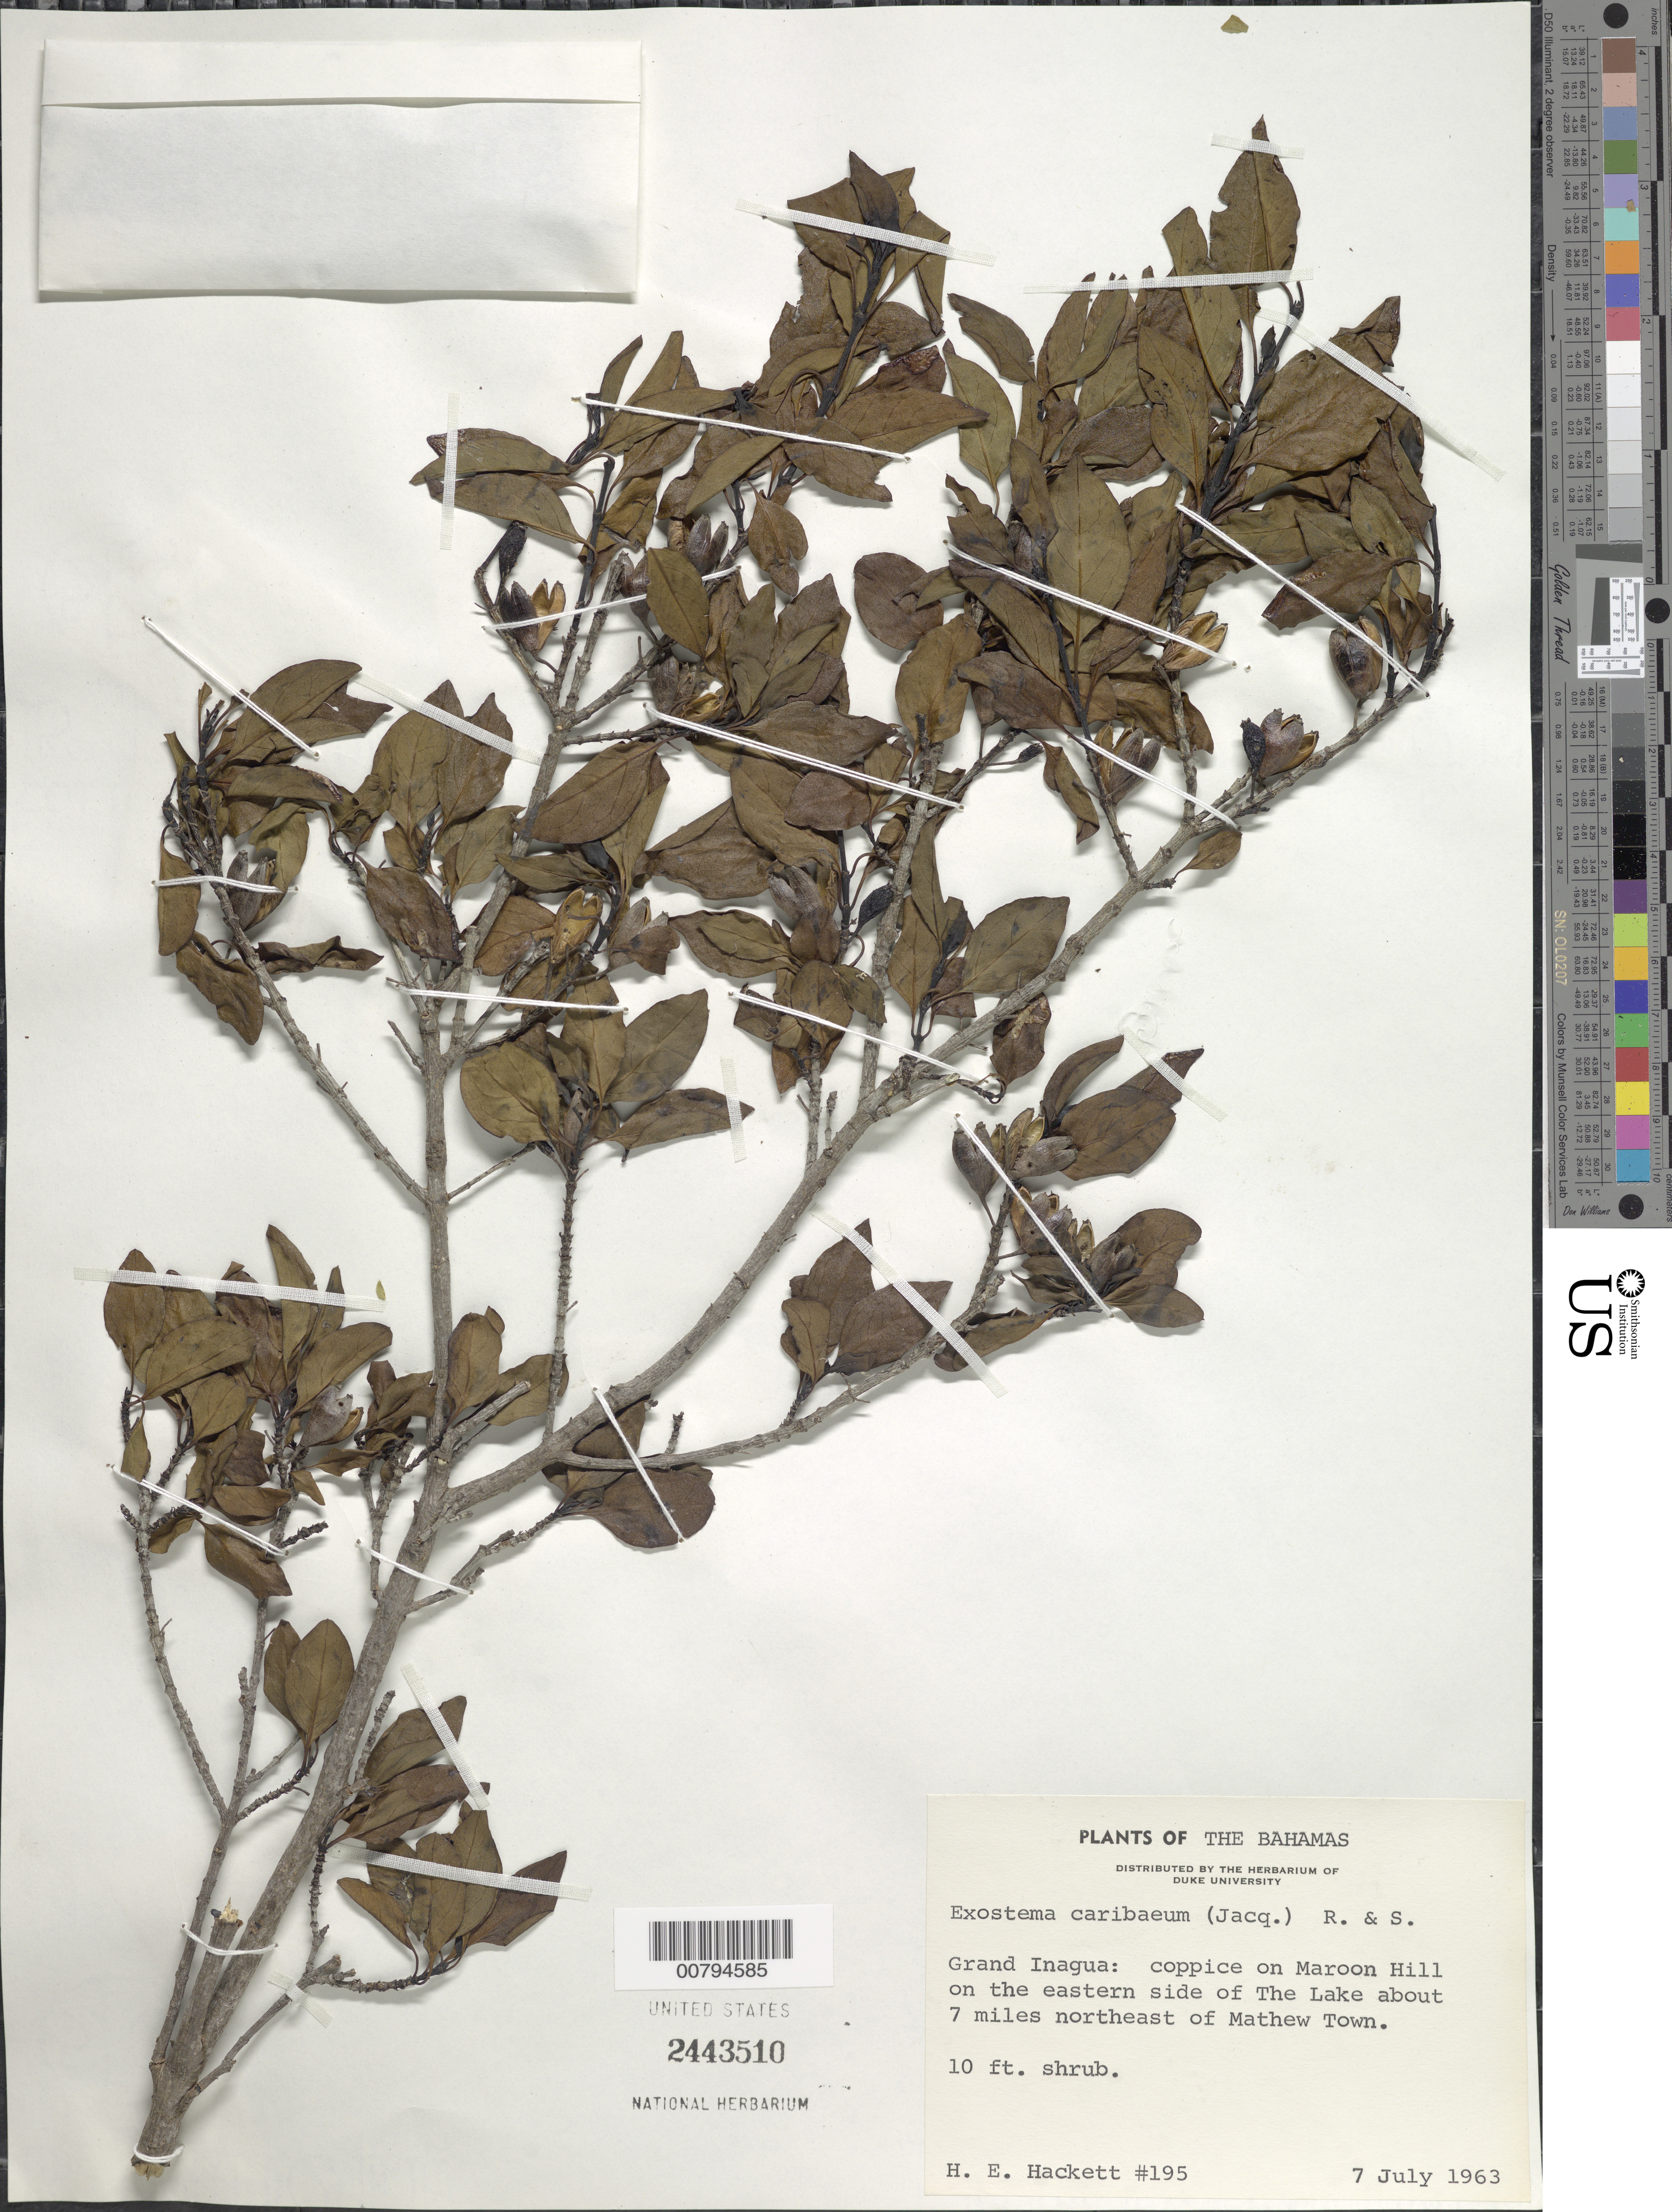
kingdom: Plantae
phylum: Tracheophyta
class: Magnoliopsida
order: Gentianales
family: Rubiaceae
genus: Exostema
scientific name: Exostema caribaeum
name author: (Jacq.) Roem. & Schult.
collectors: H. Hackett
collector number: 195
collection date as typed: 07 Jul 1963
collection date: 1963-07-07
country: Bahamas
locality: Grand Inagua: coppice on Maroon Hill on the eastern side of The Lake, about 7 miles northeast of Mathew Town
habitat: Coppice on hill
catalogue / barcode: US 2443510